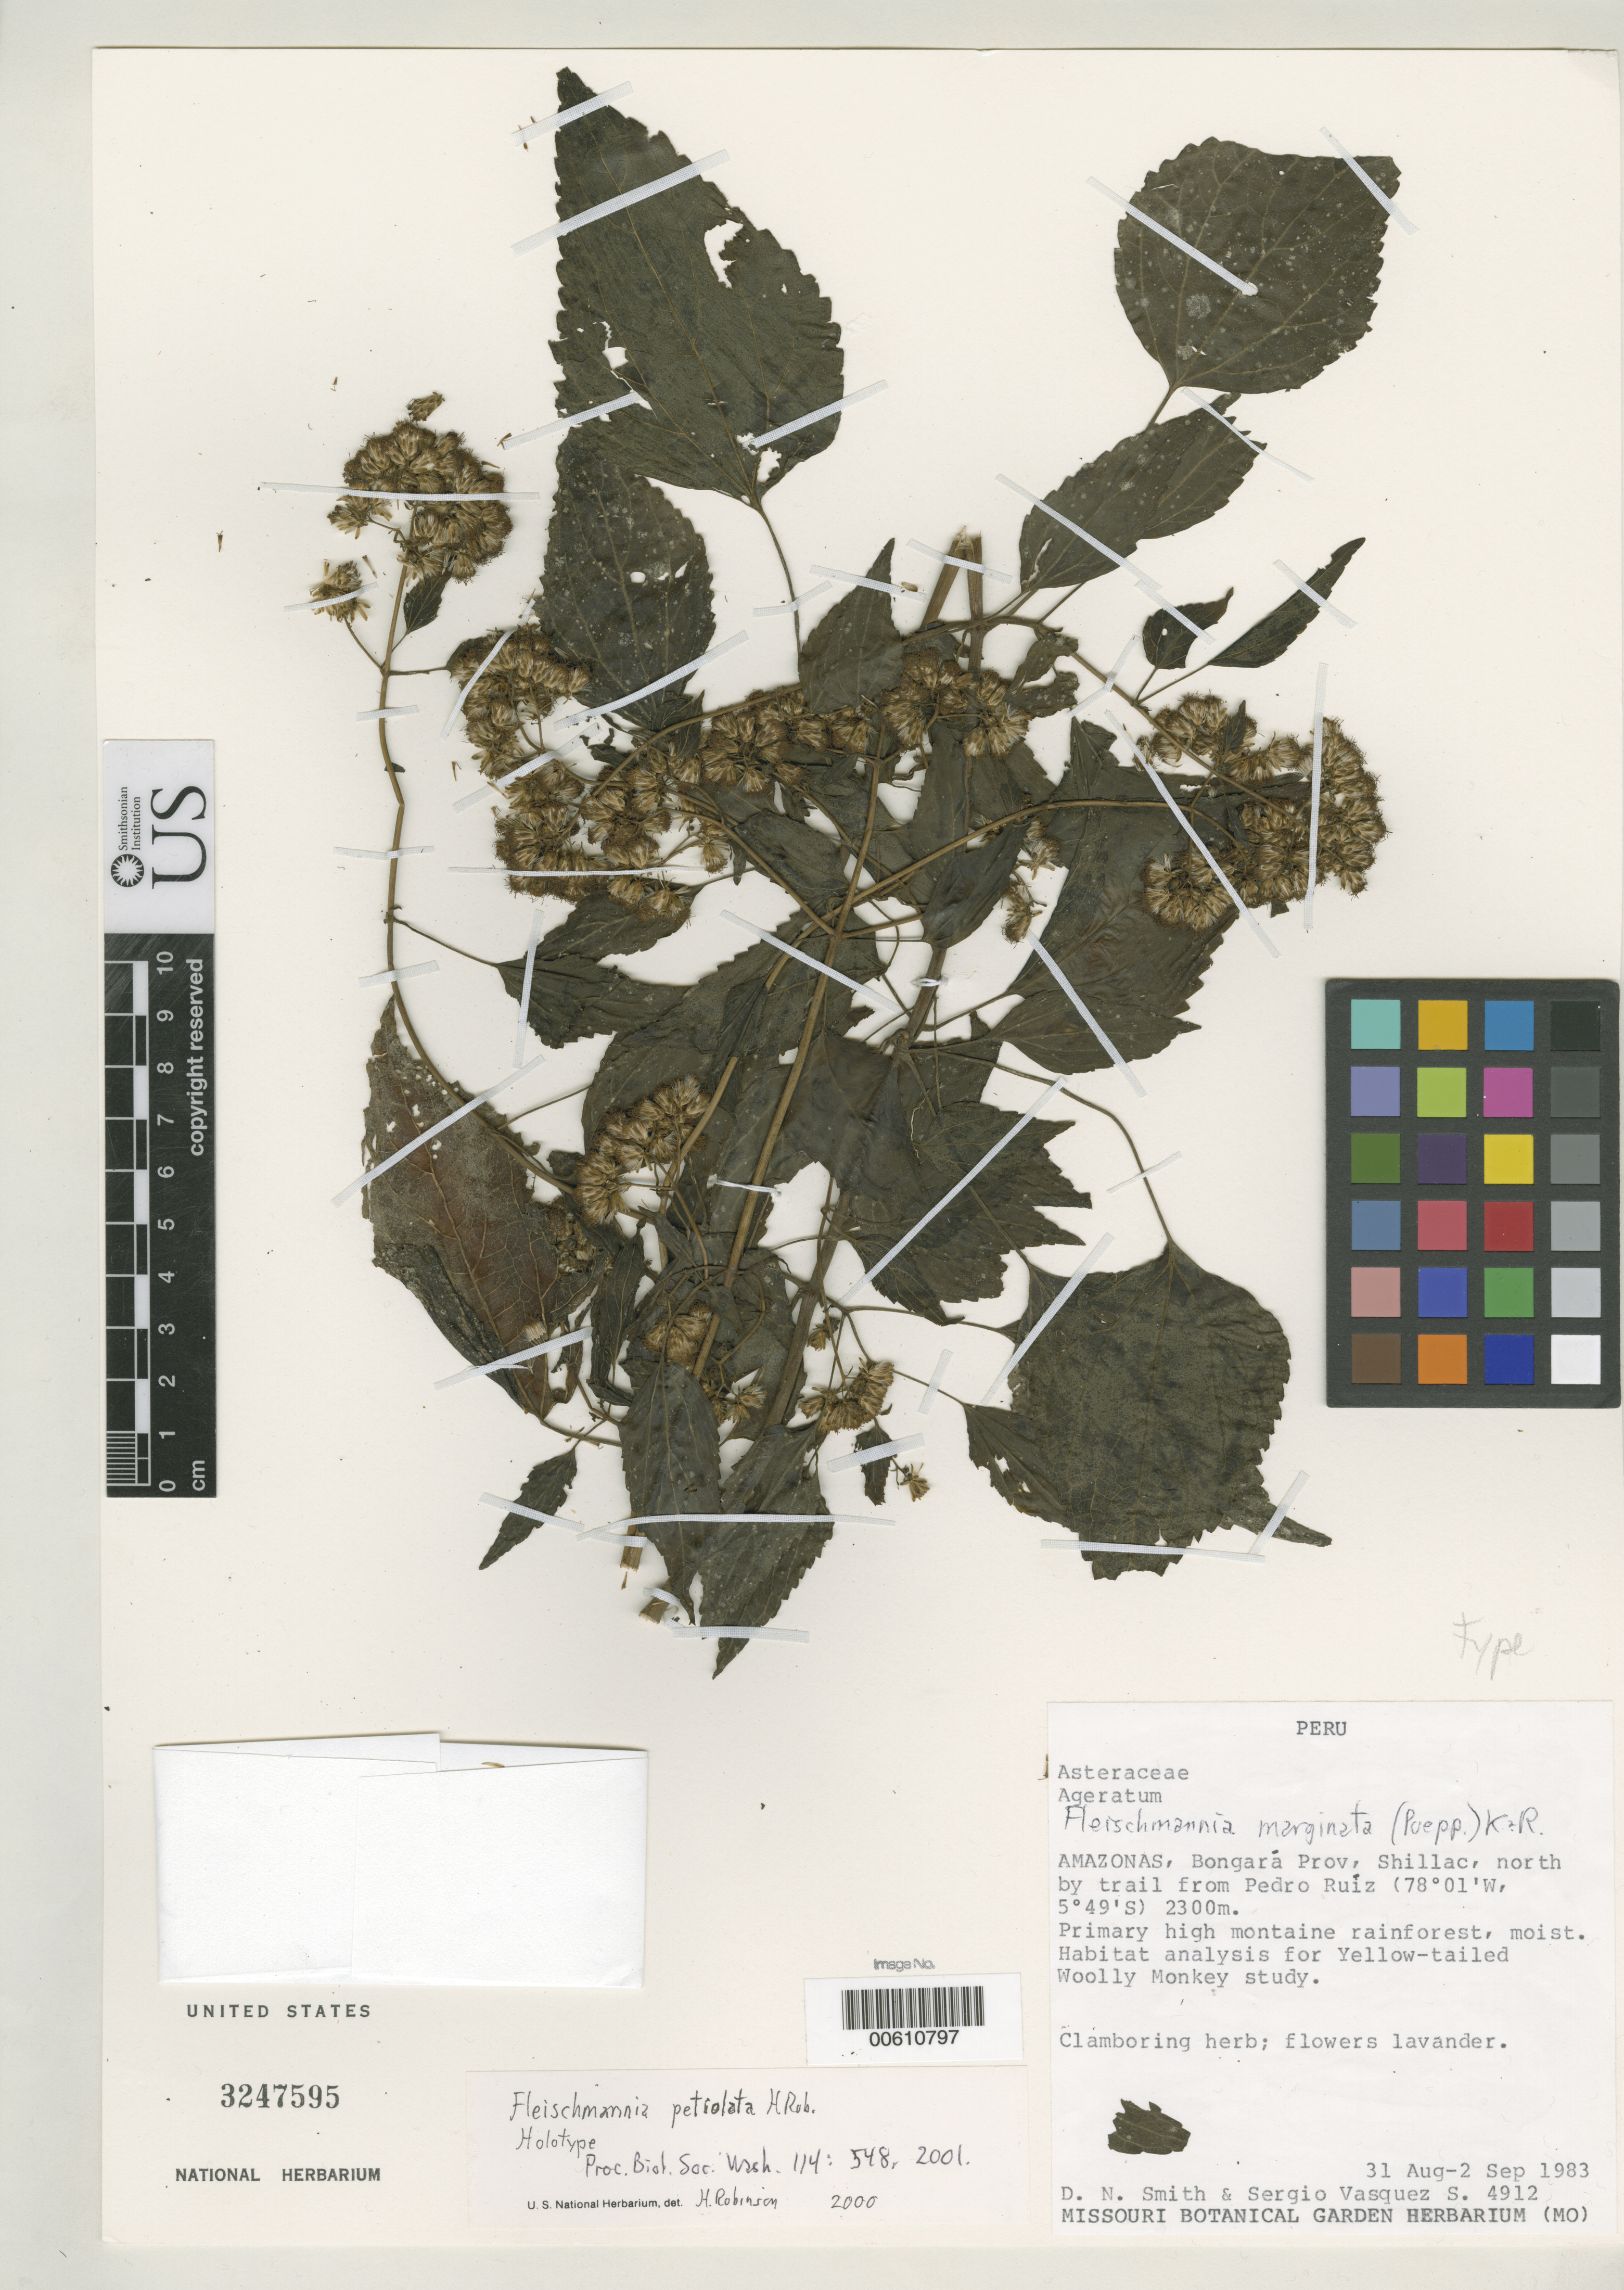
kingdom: Plantae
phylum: Tracheophyta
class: Magnoliopsida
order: Asterales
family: Asteraceae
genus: Fleischmannia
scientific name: Fleischmannia petiolata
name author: H. Rob.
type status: Holotype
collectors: D. Smith & S. Vasquez S.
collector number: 4912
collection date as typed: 31 Aug 1983 to 02 Sep 1983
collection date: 1983-08-31/1983-09-02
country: Peru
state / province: Amazonas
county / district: Bongará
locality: Shillac, N by trail from Pedro Ruíz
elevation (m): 2300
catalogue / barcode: US 3247595